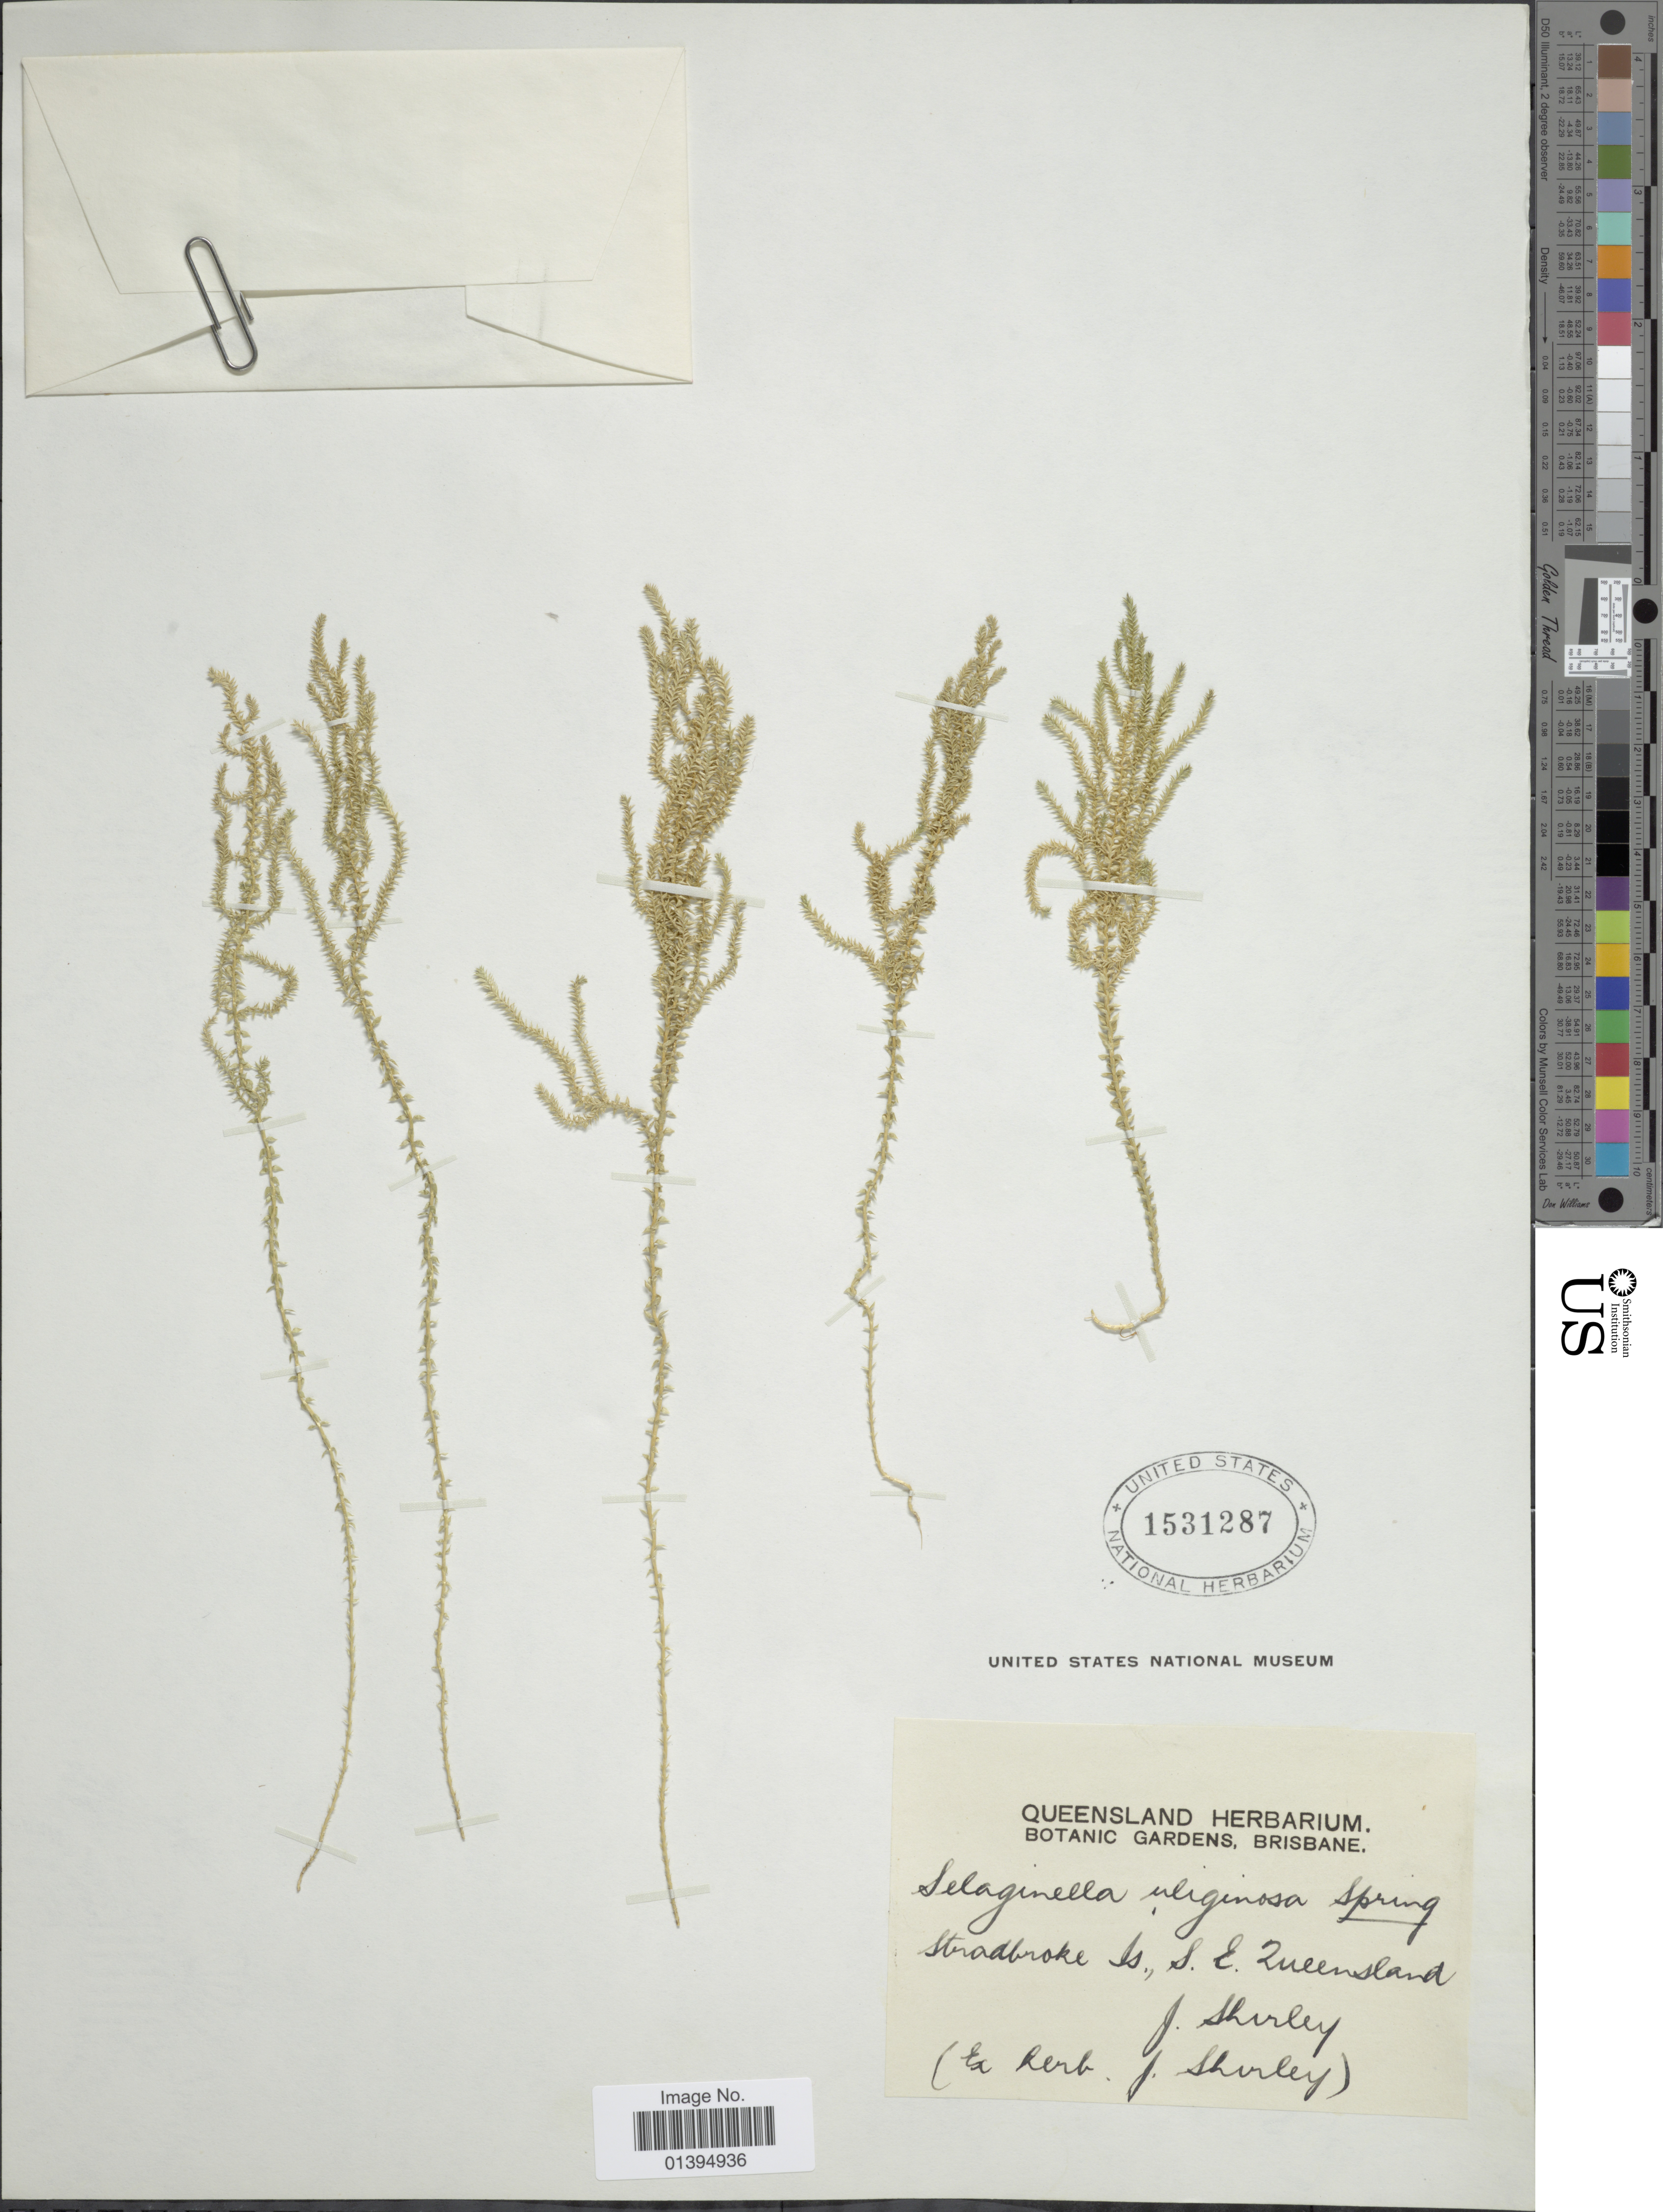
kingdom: Plantae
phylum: Tracheophyta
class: Lycopodiopsida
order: Selaginellales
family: Selaginellaceae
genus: Selaginella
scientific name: Selaginella uliginosa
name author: Spring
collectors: J. Shirley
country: Australia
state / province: Queensland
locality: Stradbroke Is., S.E. Queensland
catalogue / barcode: US 1531287